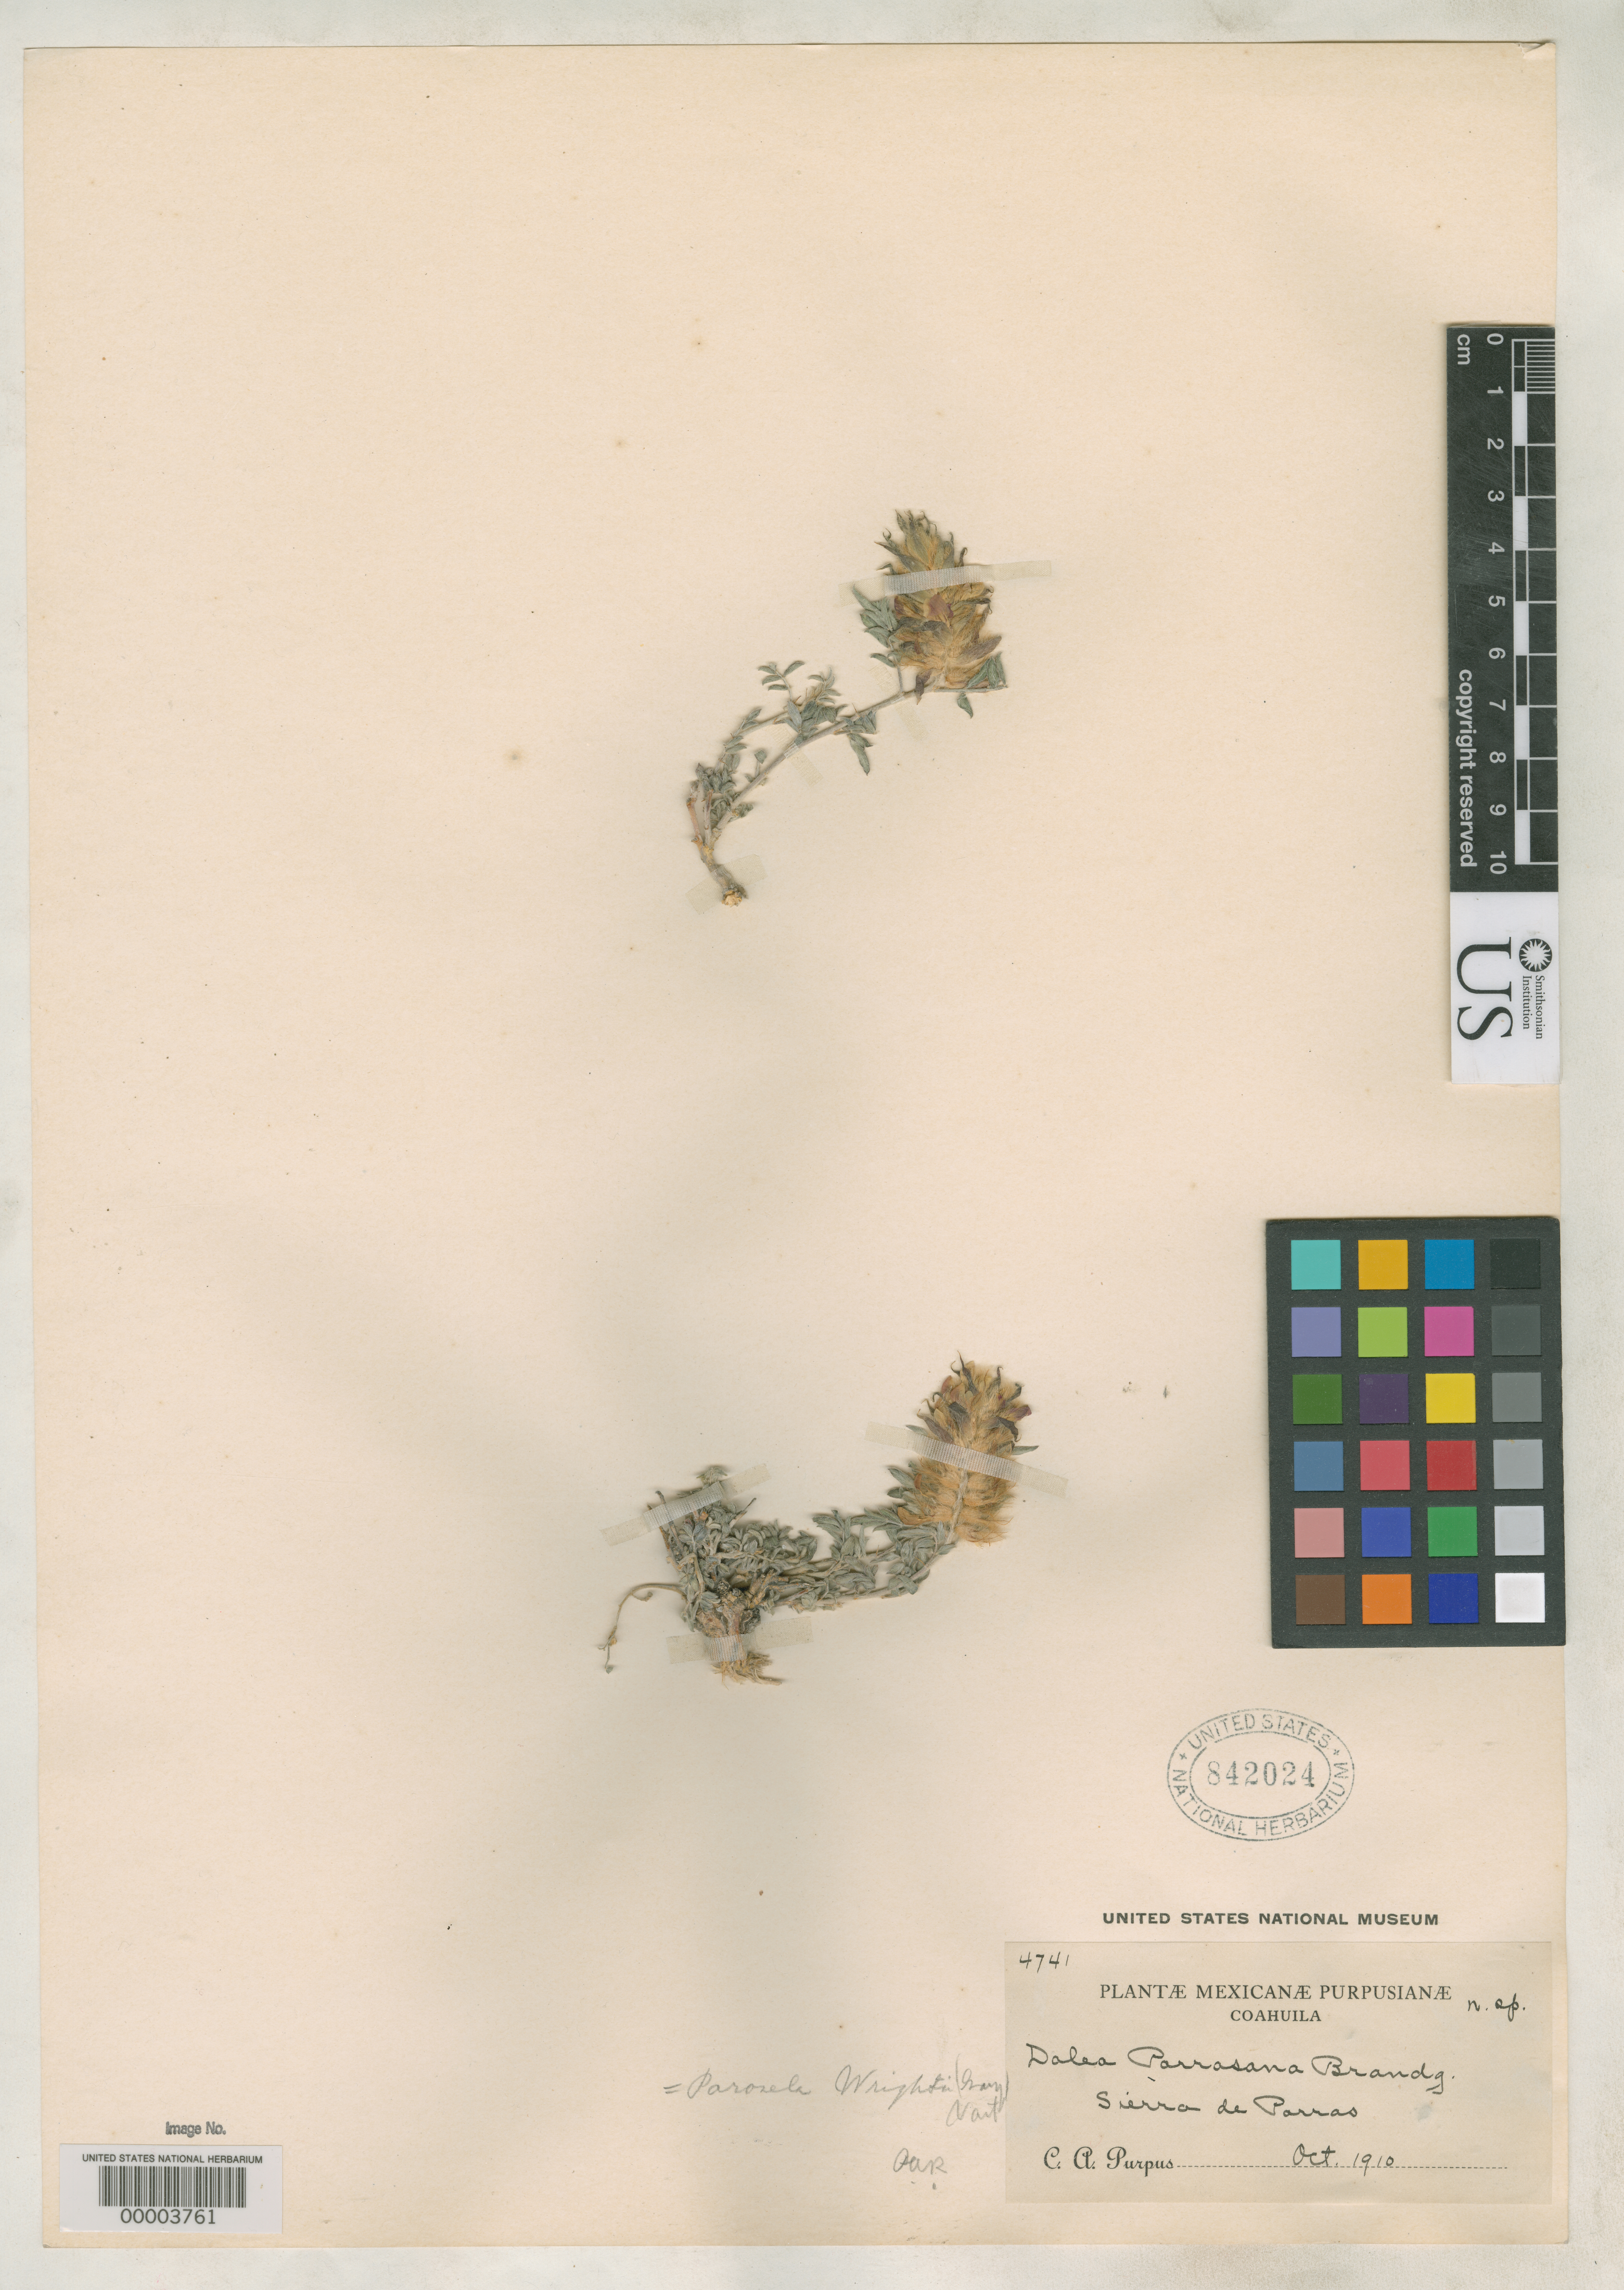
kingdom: Plantae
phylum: Tracheophyta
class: Magnoliopsida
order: Fabales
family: Fabaceae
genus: Dalea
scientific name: Dalea parrasana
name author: Brandegee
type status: Isotype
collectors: C. A. Purpus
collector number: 4741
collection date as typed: Oct 1910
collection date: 1910-10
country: Mexico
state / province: Coahuila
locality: Sierra de Parras.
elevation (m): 2438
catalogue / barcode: US 842024